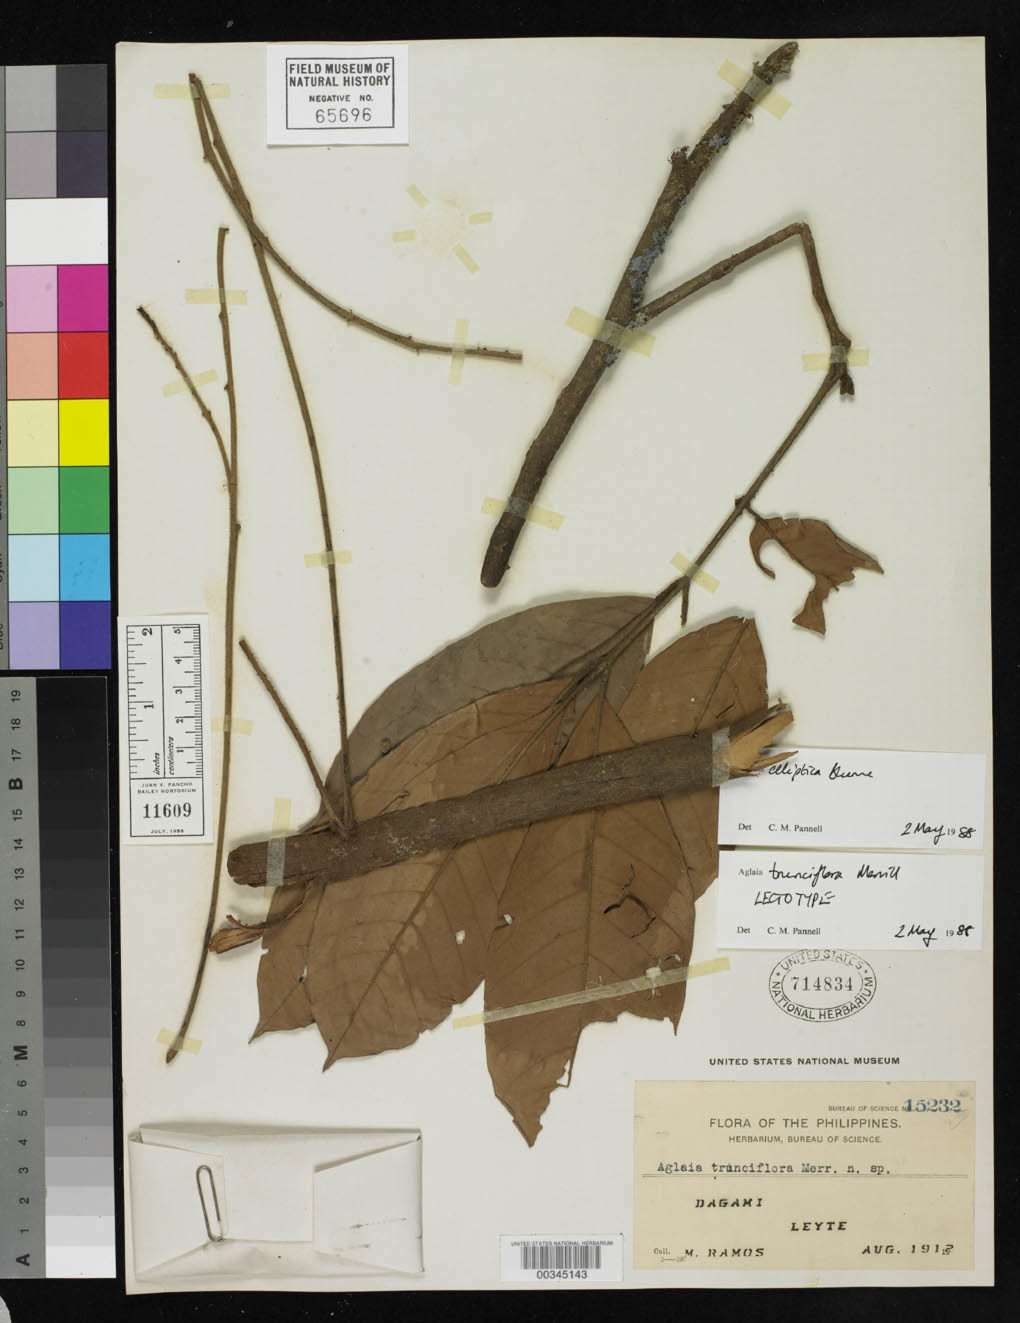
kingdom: Plantae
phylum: Tracheophyta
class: Magnoliopsida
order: Sapindales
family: Meliaceae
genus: Aglaia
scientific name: Aglaia trunciflora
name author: Merr.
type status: Lectotype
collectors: M. Ramos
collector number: Bur. Sci. 15232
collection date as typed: Aug 1912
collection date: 1912-08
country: Philippines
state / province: Eastern Visayas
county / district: Leyte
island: Leyte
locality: Dagami.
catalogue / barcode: US 714834